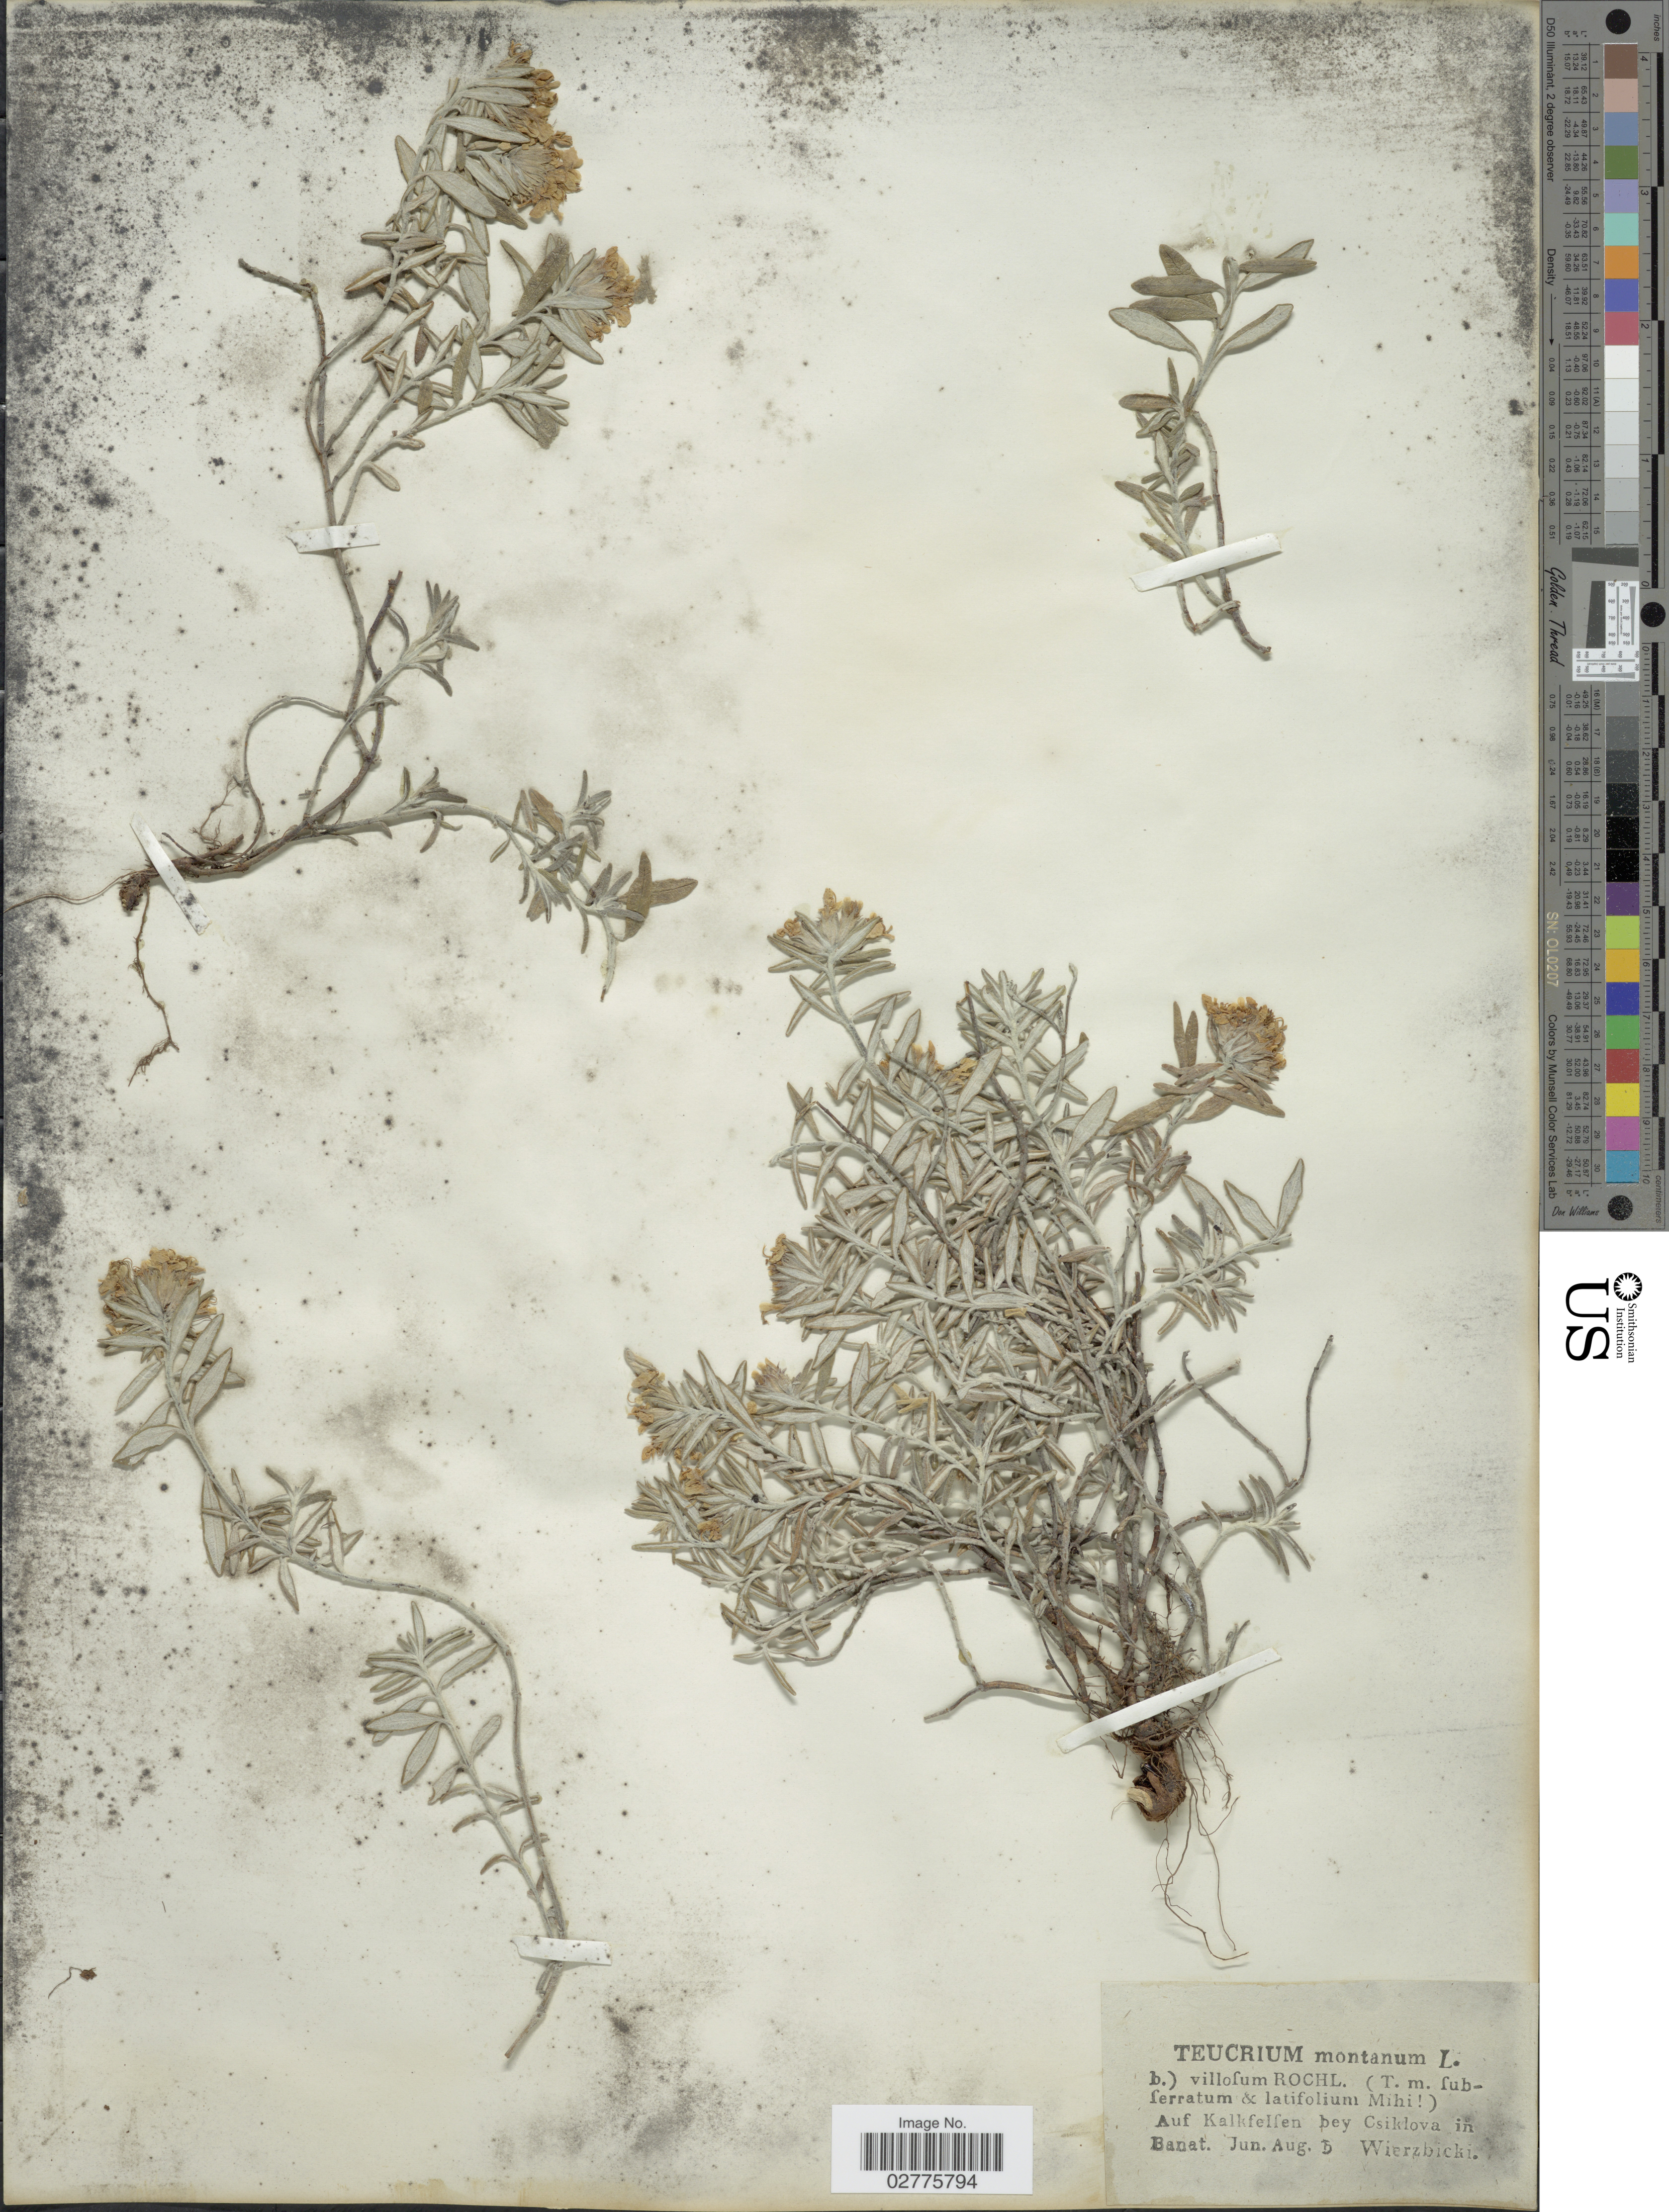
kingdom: Plantae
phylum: Tracheophyta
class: Magnoliopsida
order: Lamiales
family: Lamiaceae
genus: Teucrium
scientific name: Teucrium montanum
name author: L.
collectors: Wierzbicki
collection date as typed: Transcribed d/m/y: /6/5 to /8/5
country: Romania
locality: Auf Kalkfelfen bey Csiklova in Banat.